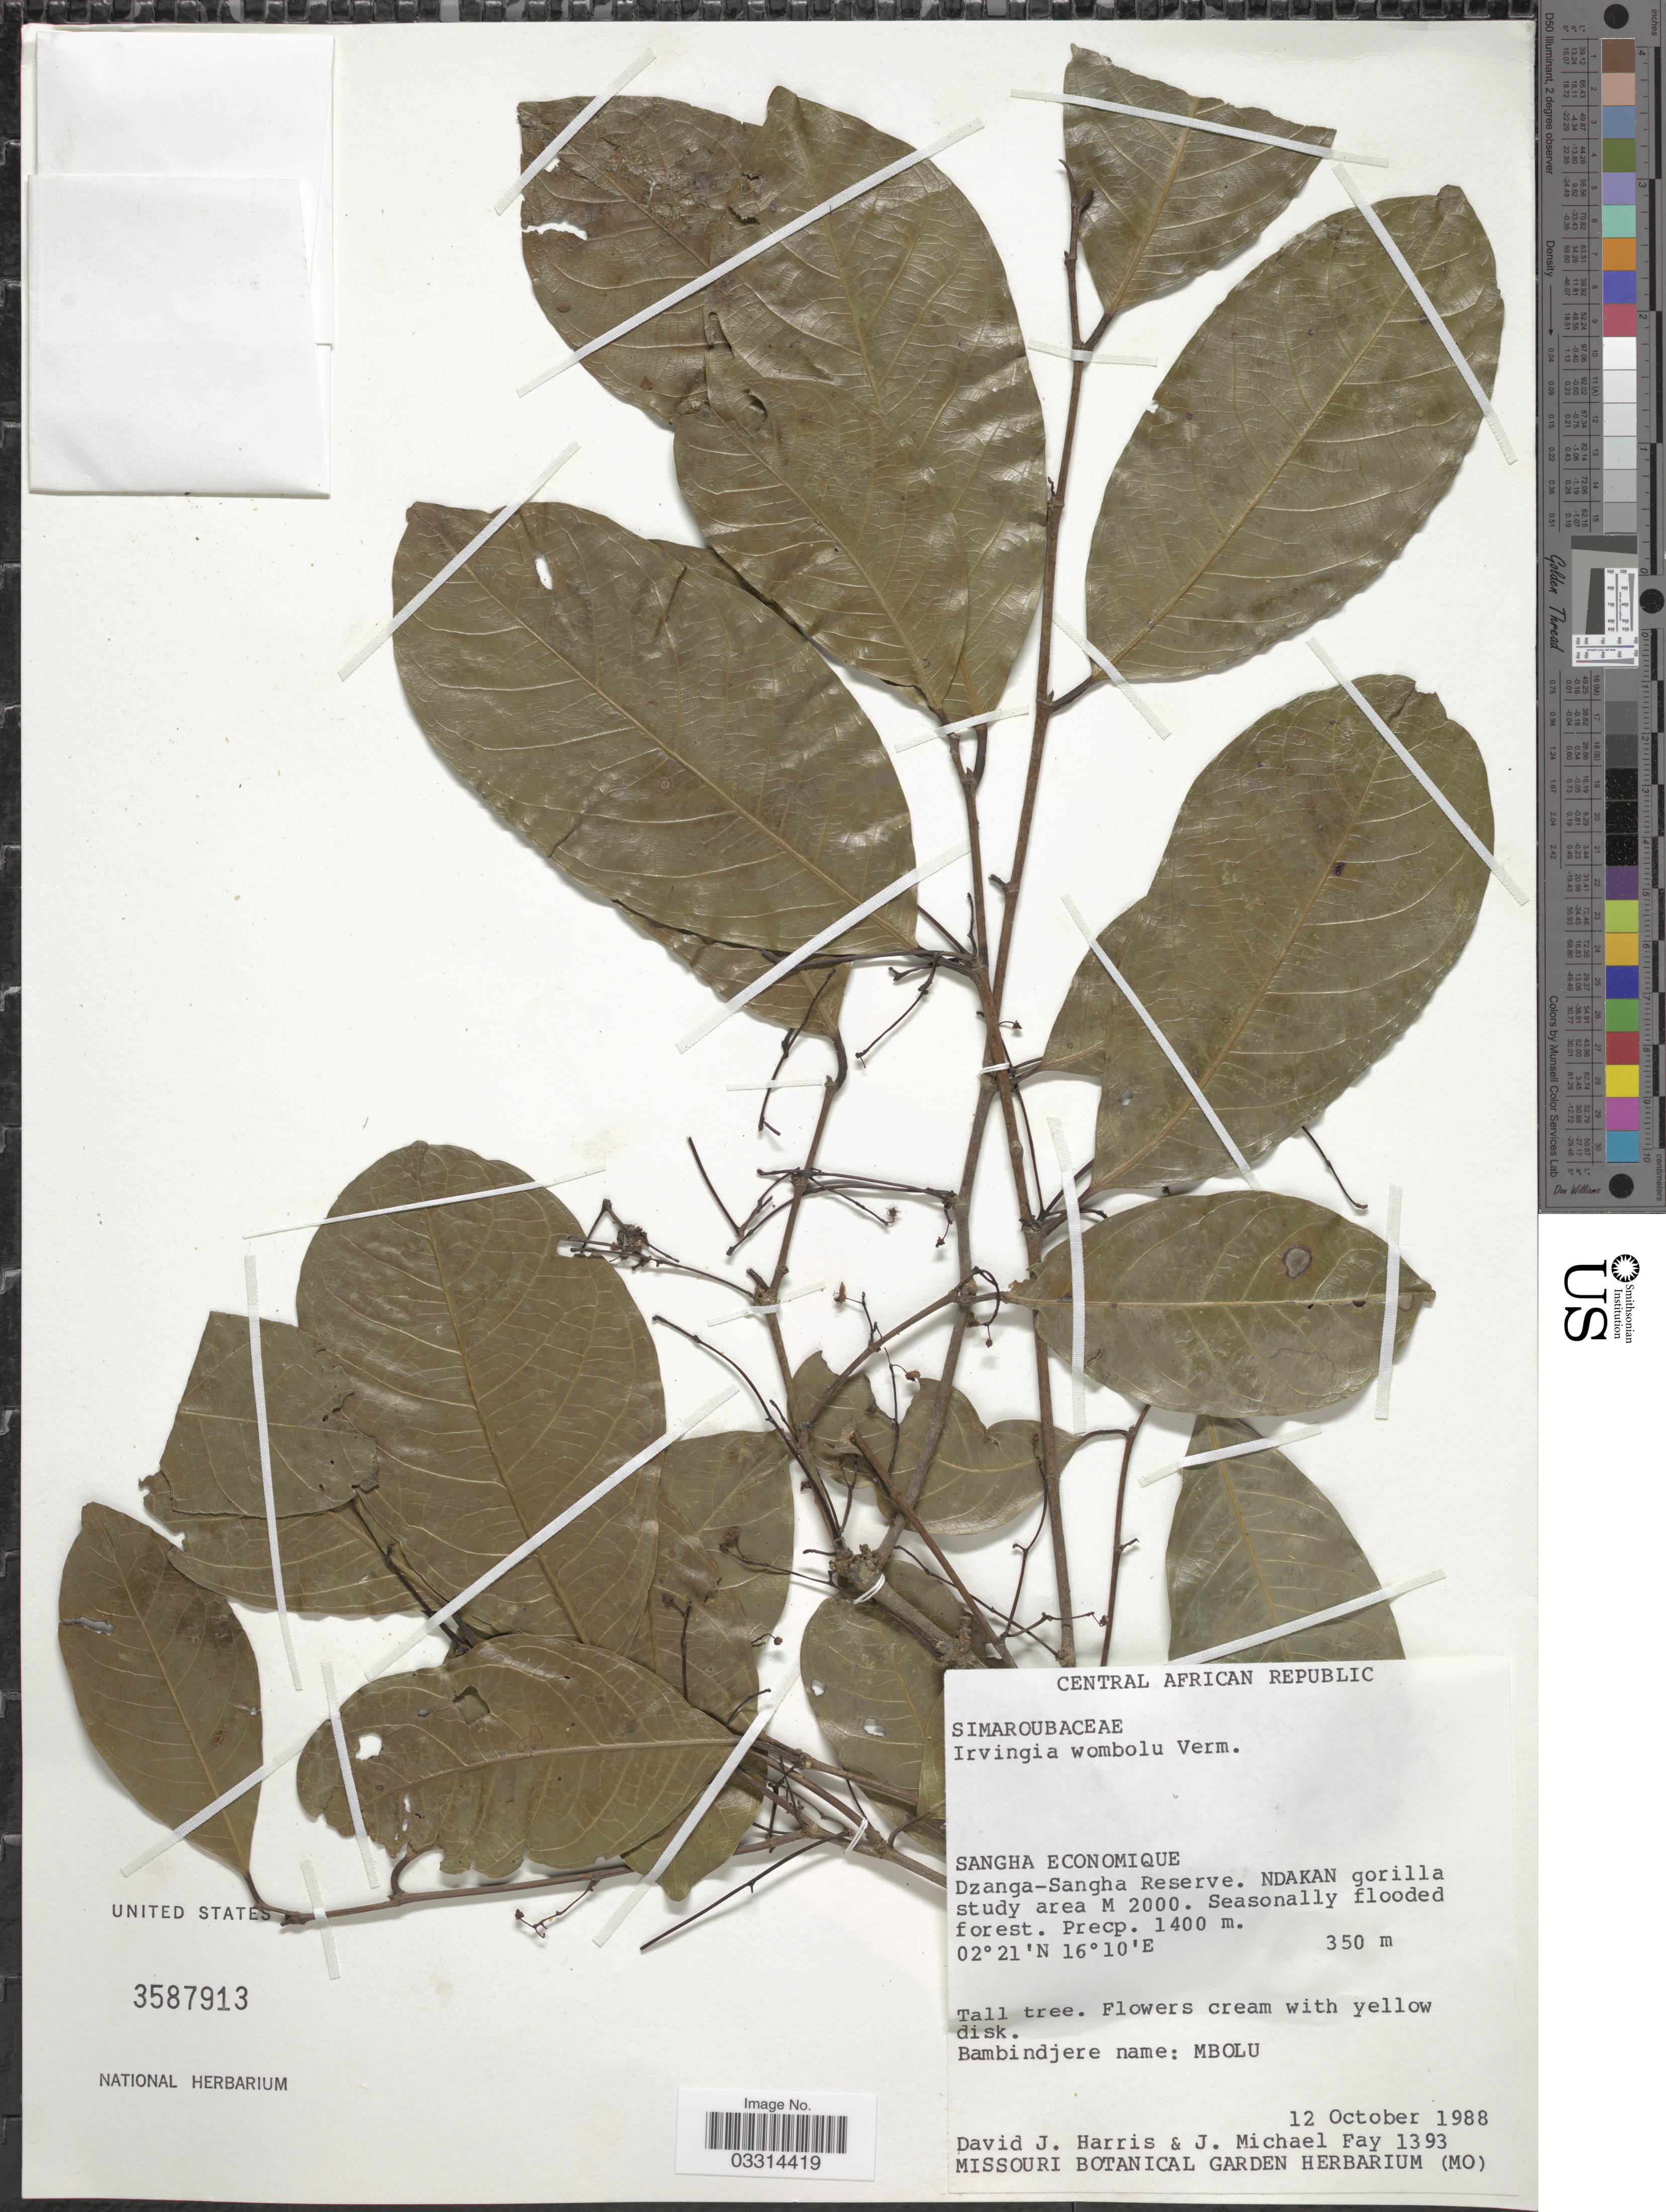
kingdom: Plantae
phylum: Tracheophyta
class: Magnoliopsida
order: Malpighiales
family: Irvingiaceae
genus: Irvingia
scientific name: Irvingia wombolu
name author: Vermoesen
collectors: D. J. Harris & J. M. Fay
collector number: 1393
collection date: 1988-10-12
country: Congo, Republic of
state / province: Sangha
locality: Central African Republic. Sangha Economique. Dzanga-Sangha Reserve. Ndakan gorilla study area M 2000.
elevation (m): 350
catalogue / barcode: US 3587913